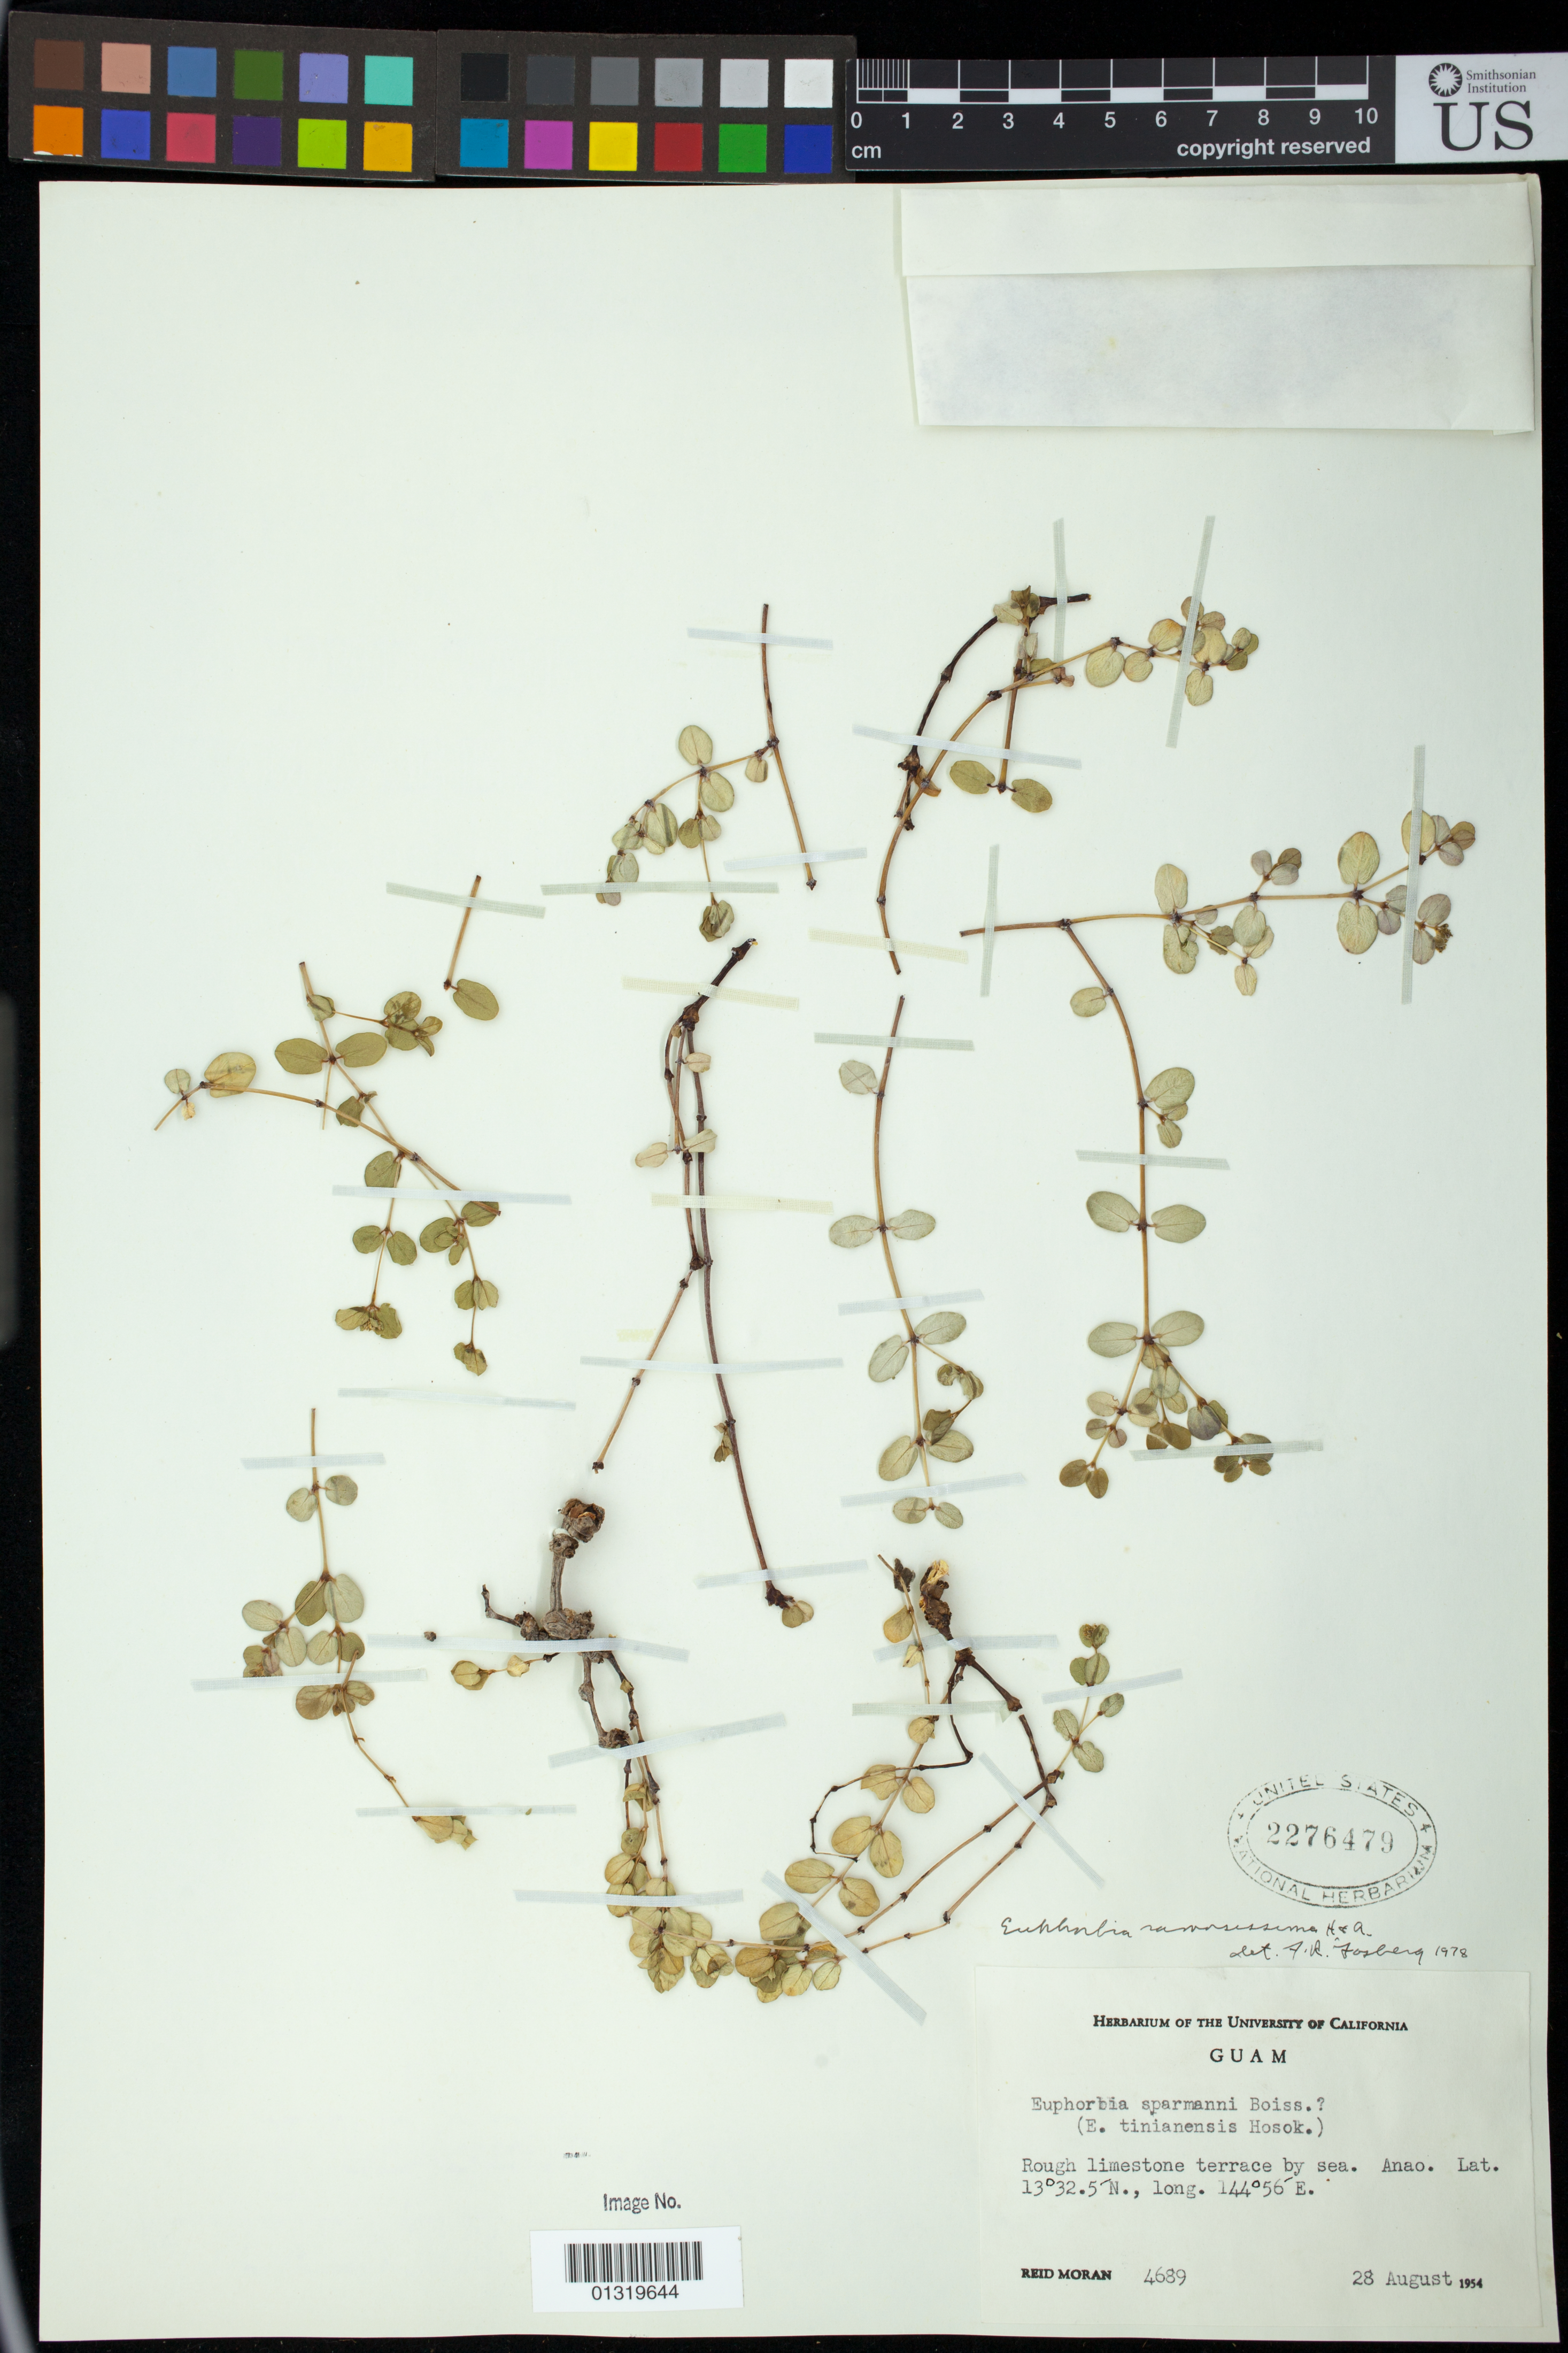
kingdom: Plantae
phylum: Tracheophyta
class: Magnoliopsida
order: Malpighiales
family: Euphorbiaceae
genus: Euphorbia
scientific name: Euphorbia sparrmannii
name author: Boiss.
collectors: R. V. Moran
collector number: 4689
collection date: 1954-08-28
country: Guam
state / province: Yigo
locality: by sea; Anao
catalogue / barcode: US 2276479